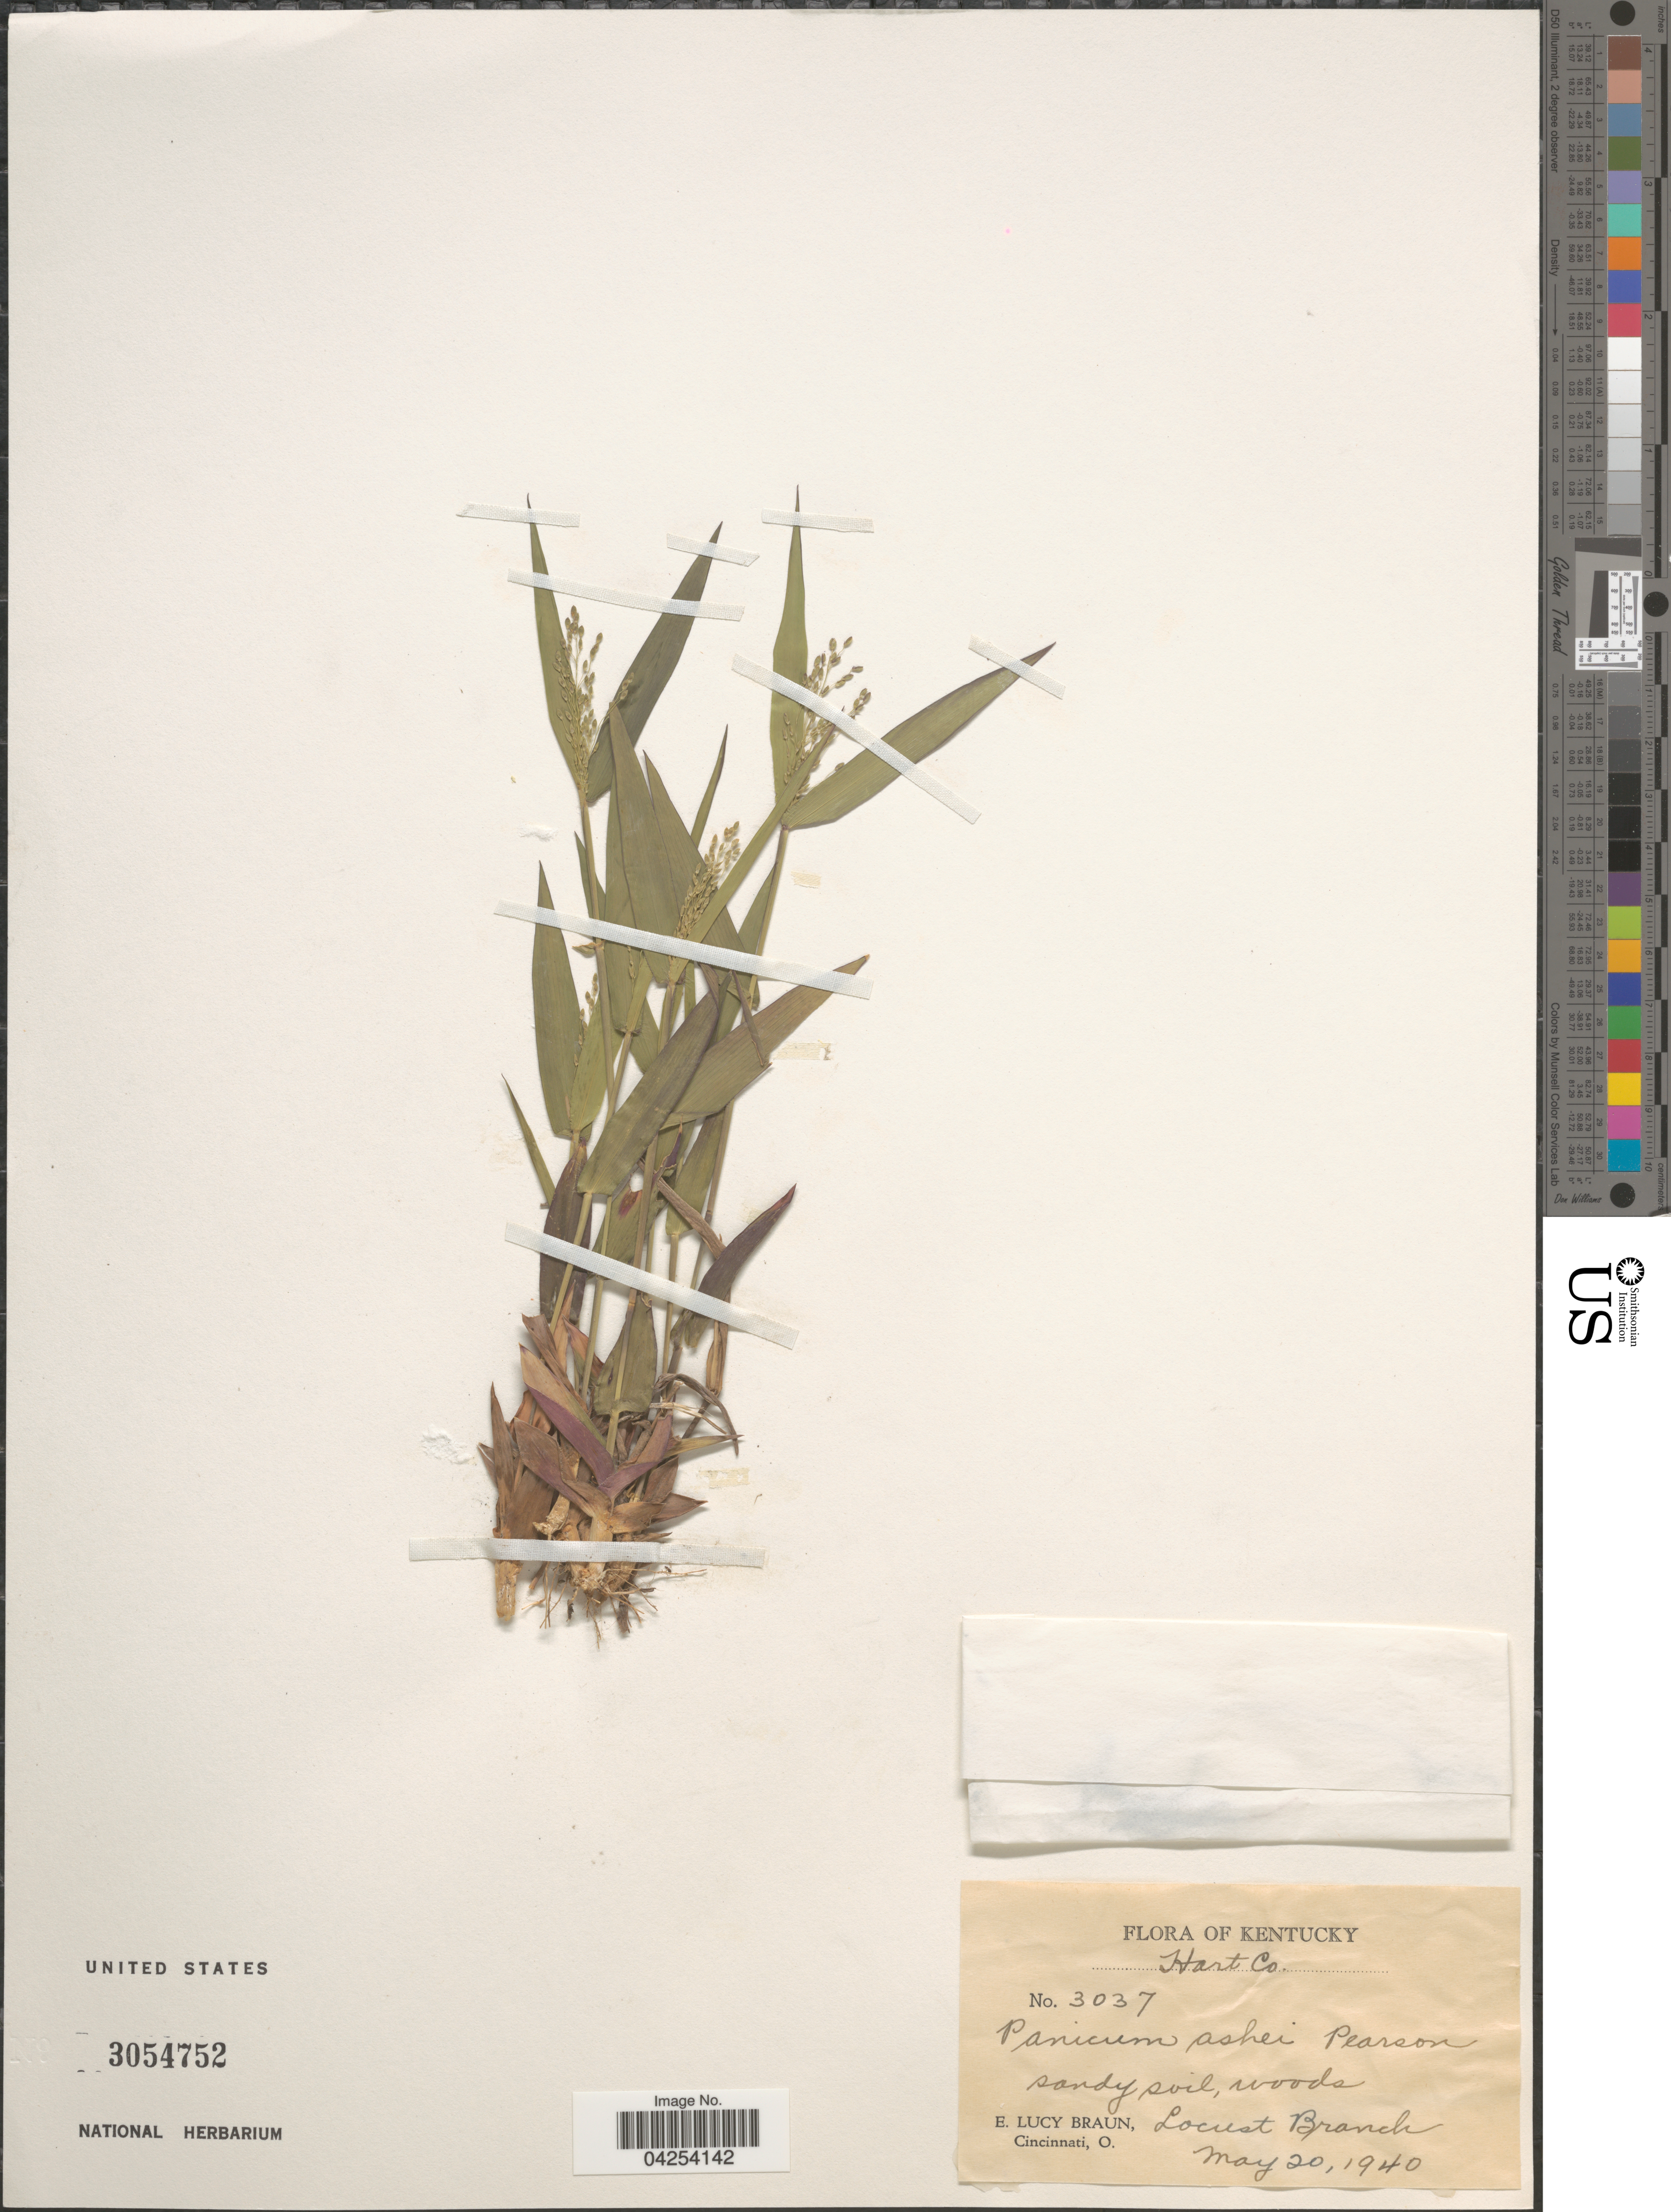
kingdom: Plantae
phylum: Tracheophyta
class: Liliopsida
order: Poales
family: Poaceae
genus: Dichanthelium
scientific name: Dichanthelium commutatum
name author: (Schult.) Gould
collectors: E. L. Braun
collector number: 3037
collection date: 1940-05-20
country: United States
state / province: Kentucky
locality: Hart Co. Sandy soil, woods Locust Branch.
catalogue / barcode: US 3054752